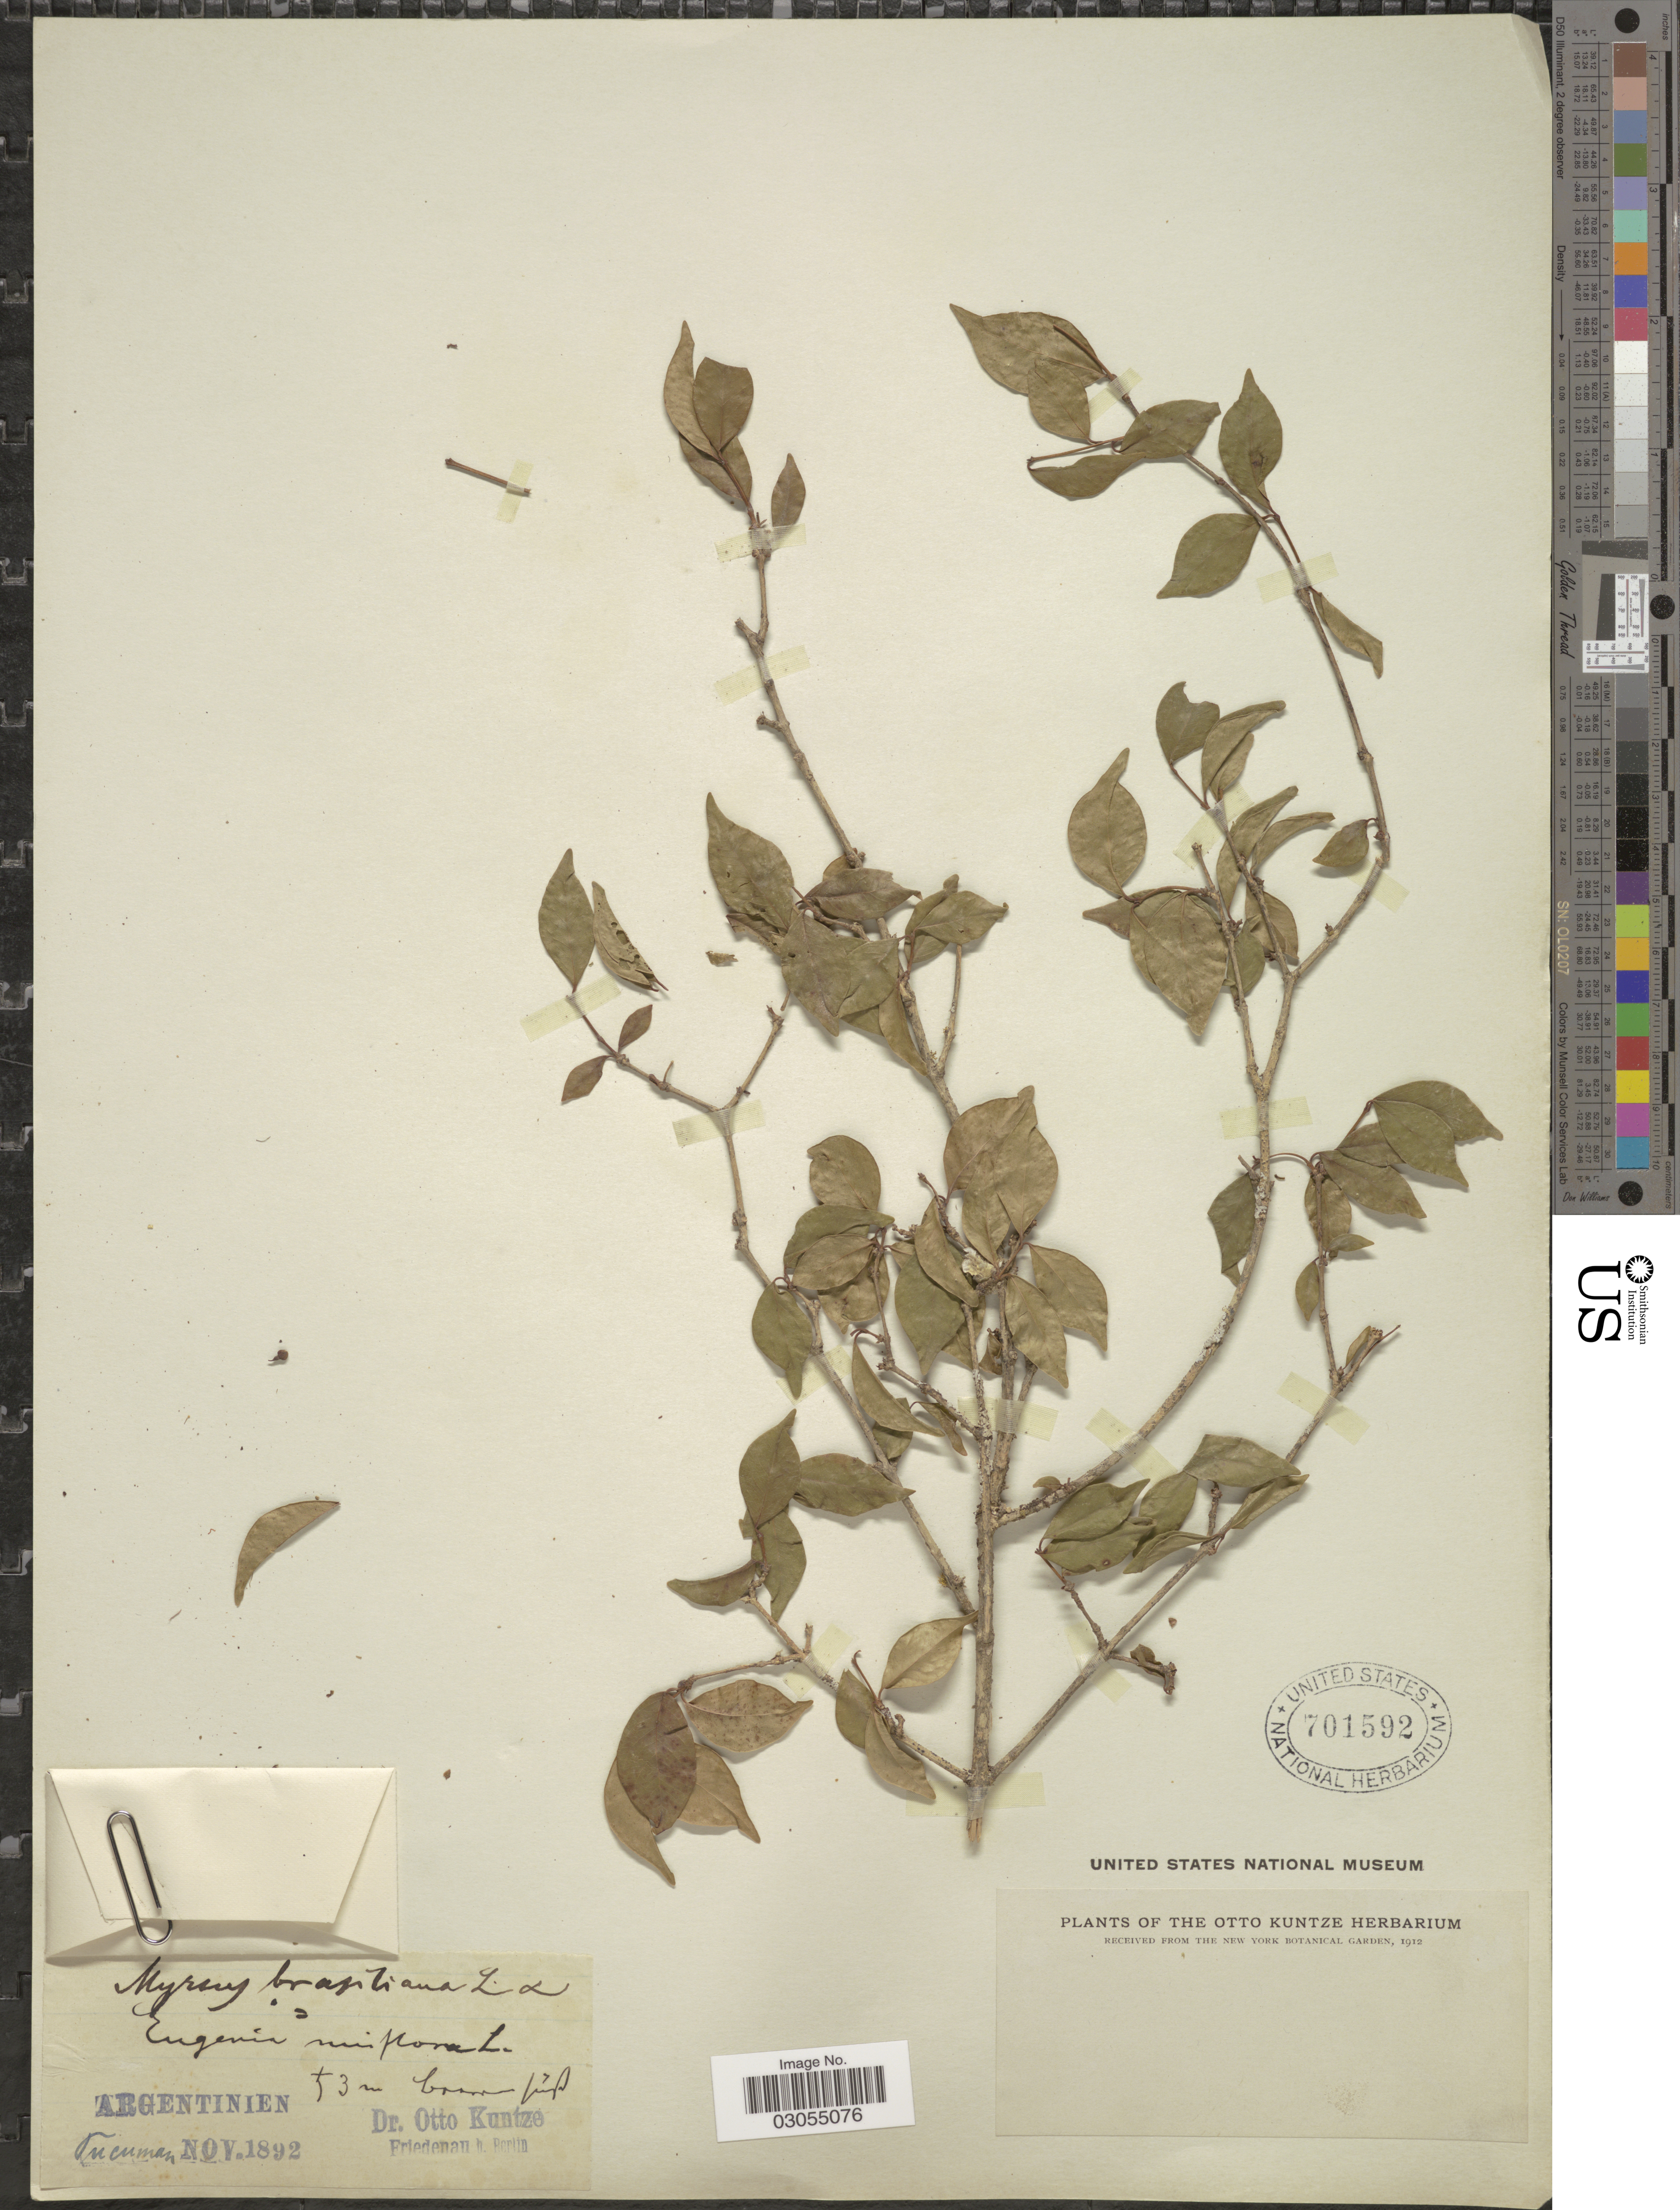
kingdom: Plantae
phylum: Tracheophyta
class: Magnoliopsida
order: Myrtales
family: Myrtaceae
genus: Eugenia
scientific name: Eugenia uniflora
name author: L.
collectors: C.E.O. Kuntze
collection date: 1892-11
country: Argentina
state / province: Tucuman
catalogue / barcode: US 701592